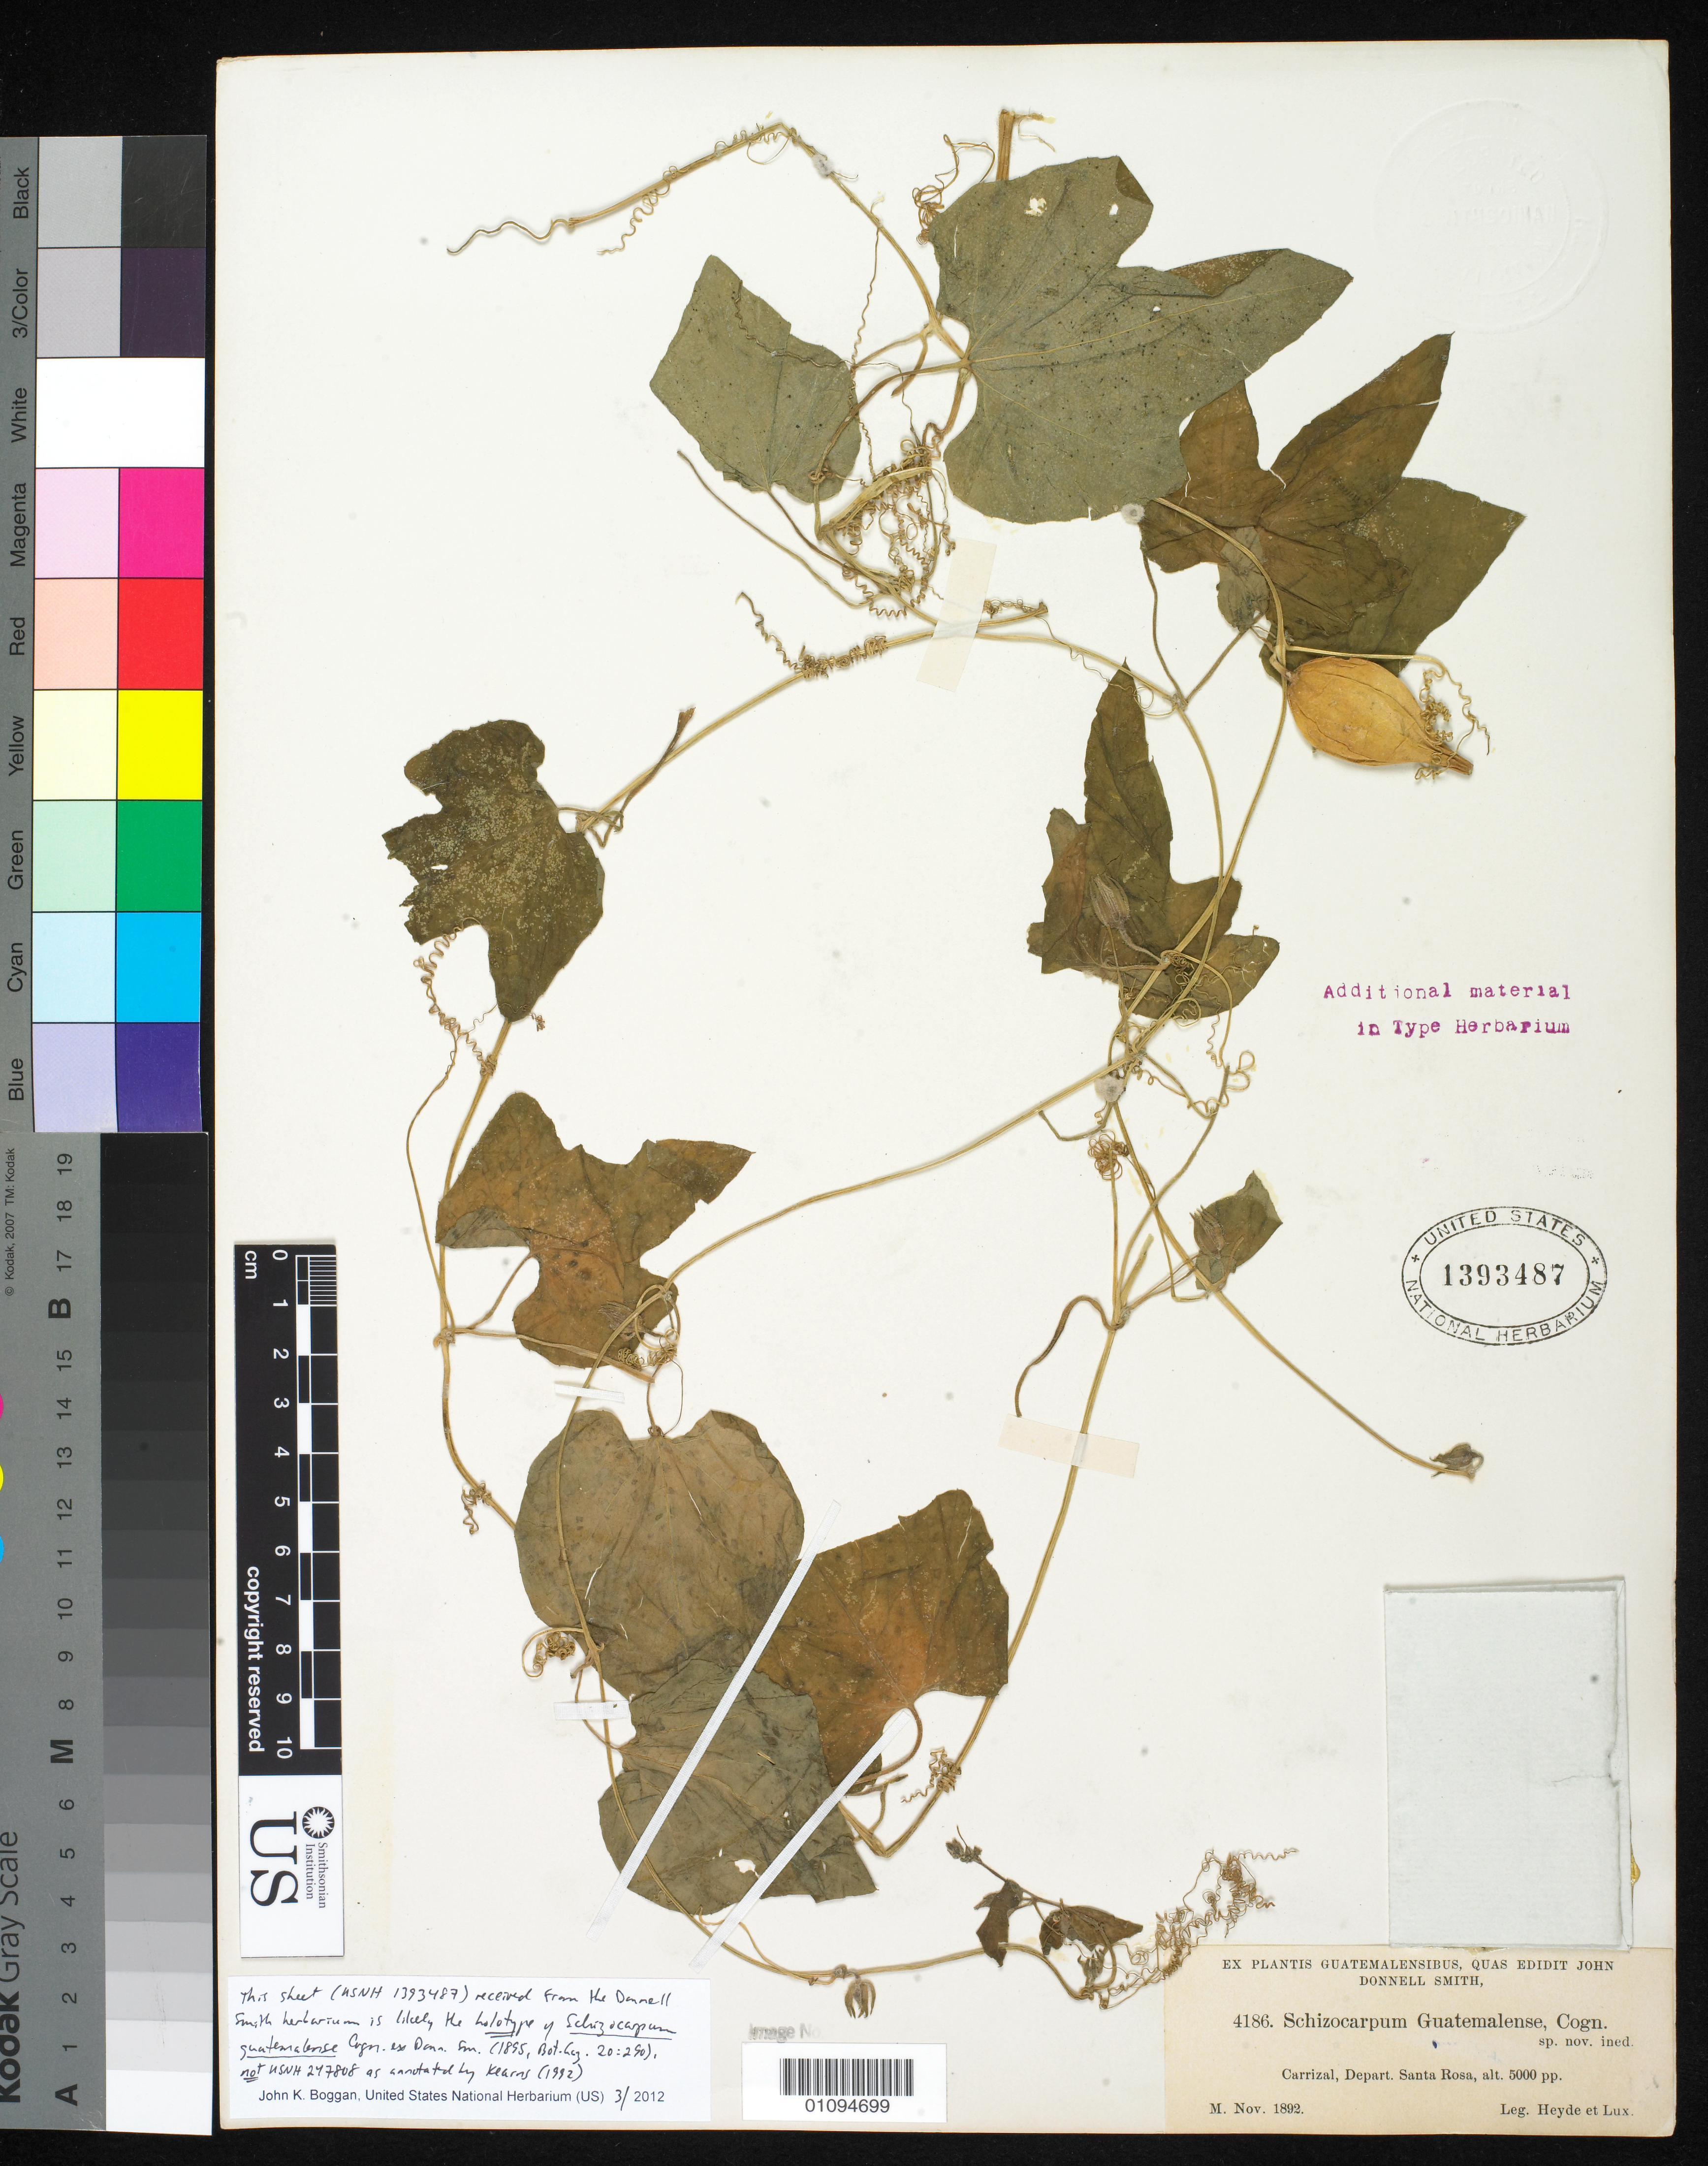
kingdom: Plantae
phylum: Tracheophyta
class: Magnoliopsida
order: Cucurbitales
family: Cucurbitaceae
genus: Schizocarpum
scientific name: Schizocarpum guatemalense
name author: Cogn. ex Donn. Sm.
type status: Holotype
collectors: E. T. Heyde & E. Lux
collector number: J.D.S. 4186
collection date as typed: Nov 1892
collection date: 1892-11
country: Guatemala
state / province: Santa Rosa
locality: Carrizal, Depart. Santa Rosa.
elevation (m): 1524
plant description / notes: If name was validated by Donn. Sm. then this US sheet received from the John Donnell Smith herbarium is likely the holotype (not USNH 247808 as annotated by D.M. Kearns, 1992).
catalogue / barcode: US 1393487